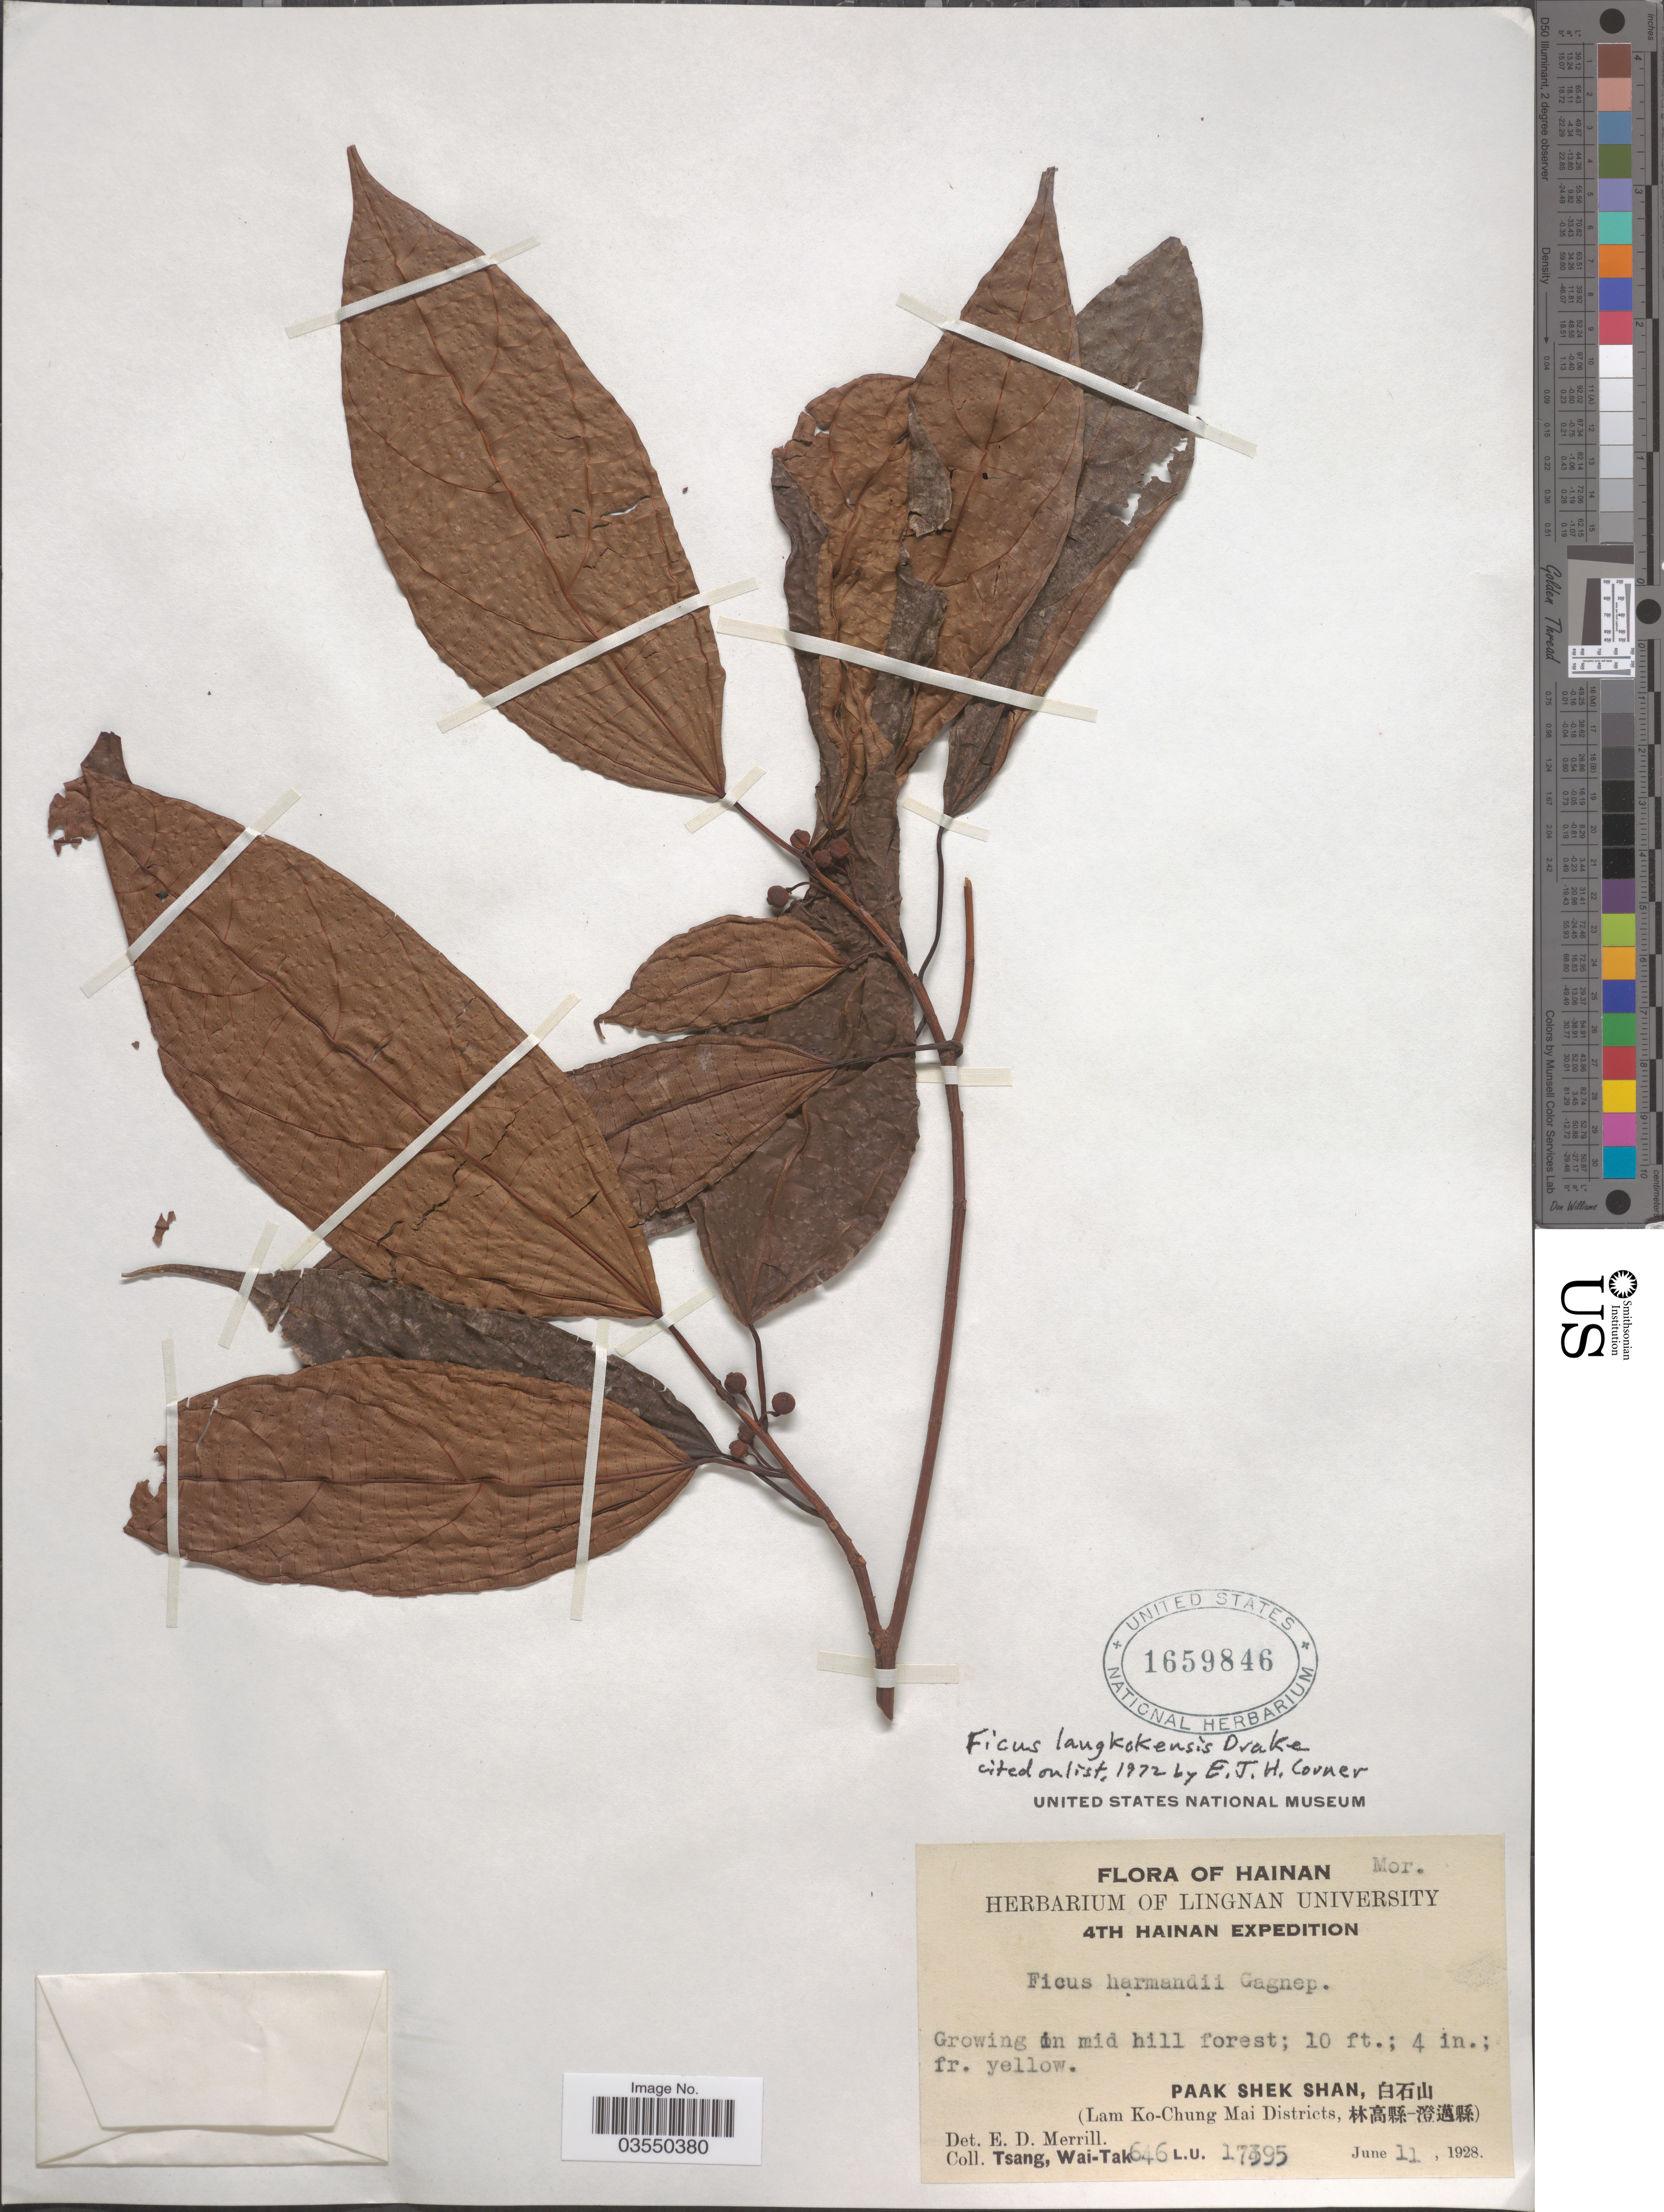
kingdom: Plantae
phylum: Tracheophyta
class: Magnoliopsida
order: Rosales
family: Moraceae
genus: Ficus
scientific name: Ficus langkokensis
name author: Drake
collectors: W. T. Tsang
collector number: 646L.U.17395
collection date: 1928-06-11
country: China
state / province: Hainan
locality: Paak Shek Shan, X. (Lam Ko-Chung Mai Districts, X).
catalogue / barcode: US 1659846